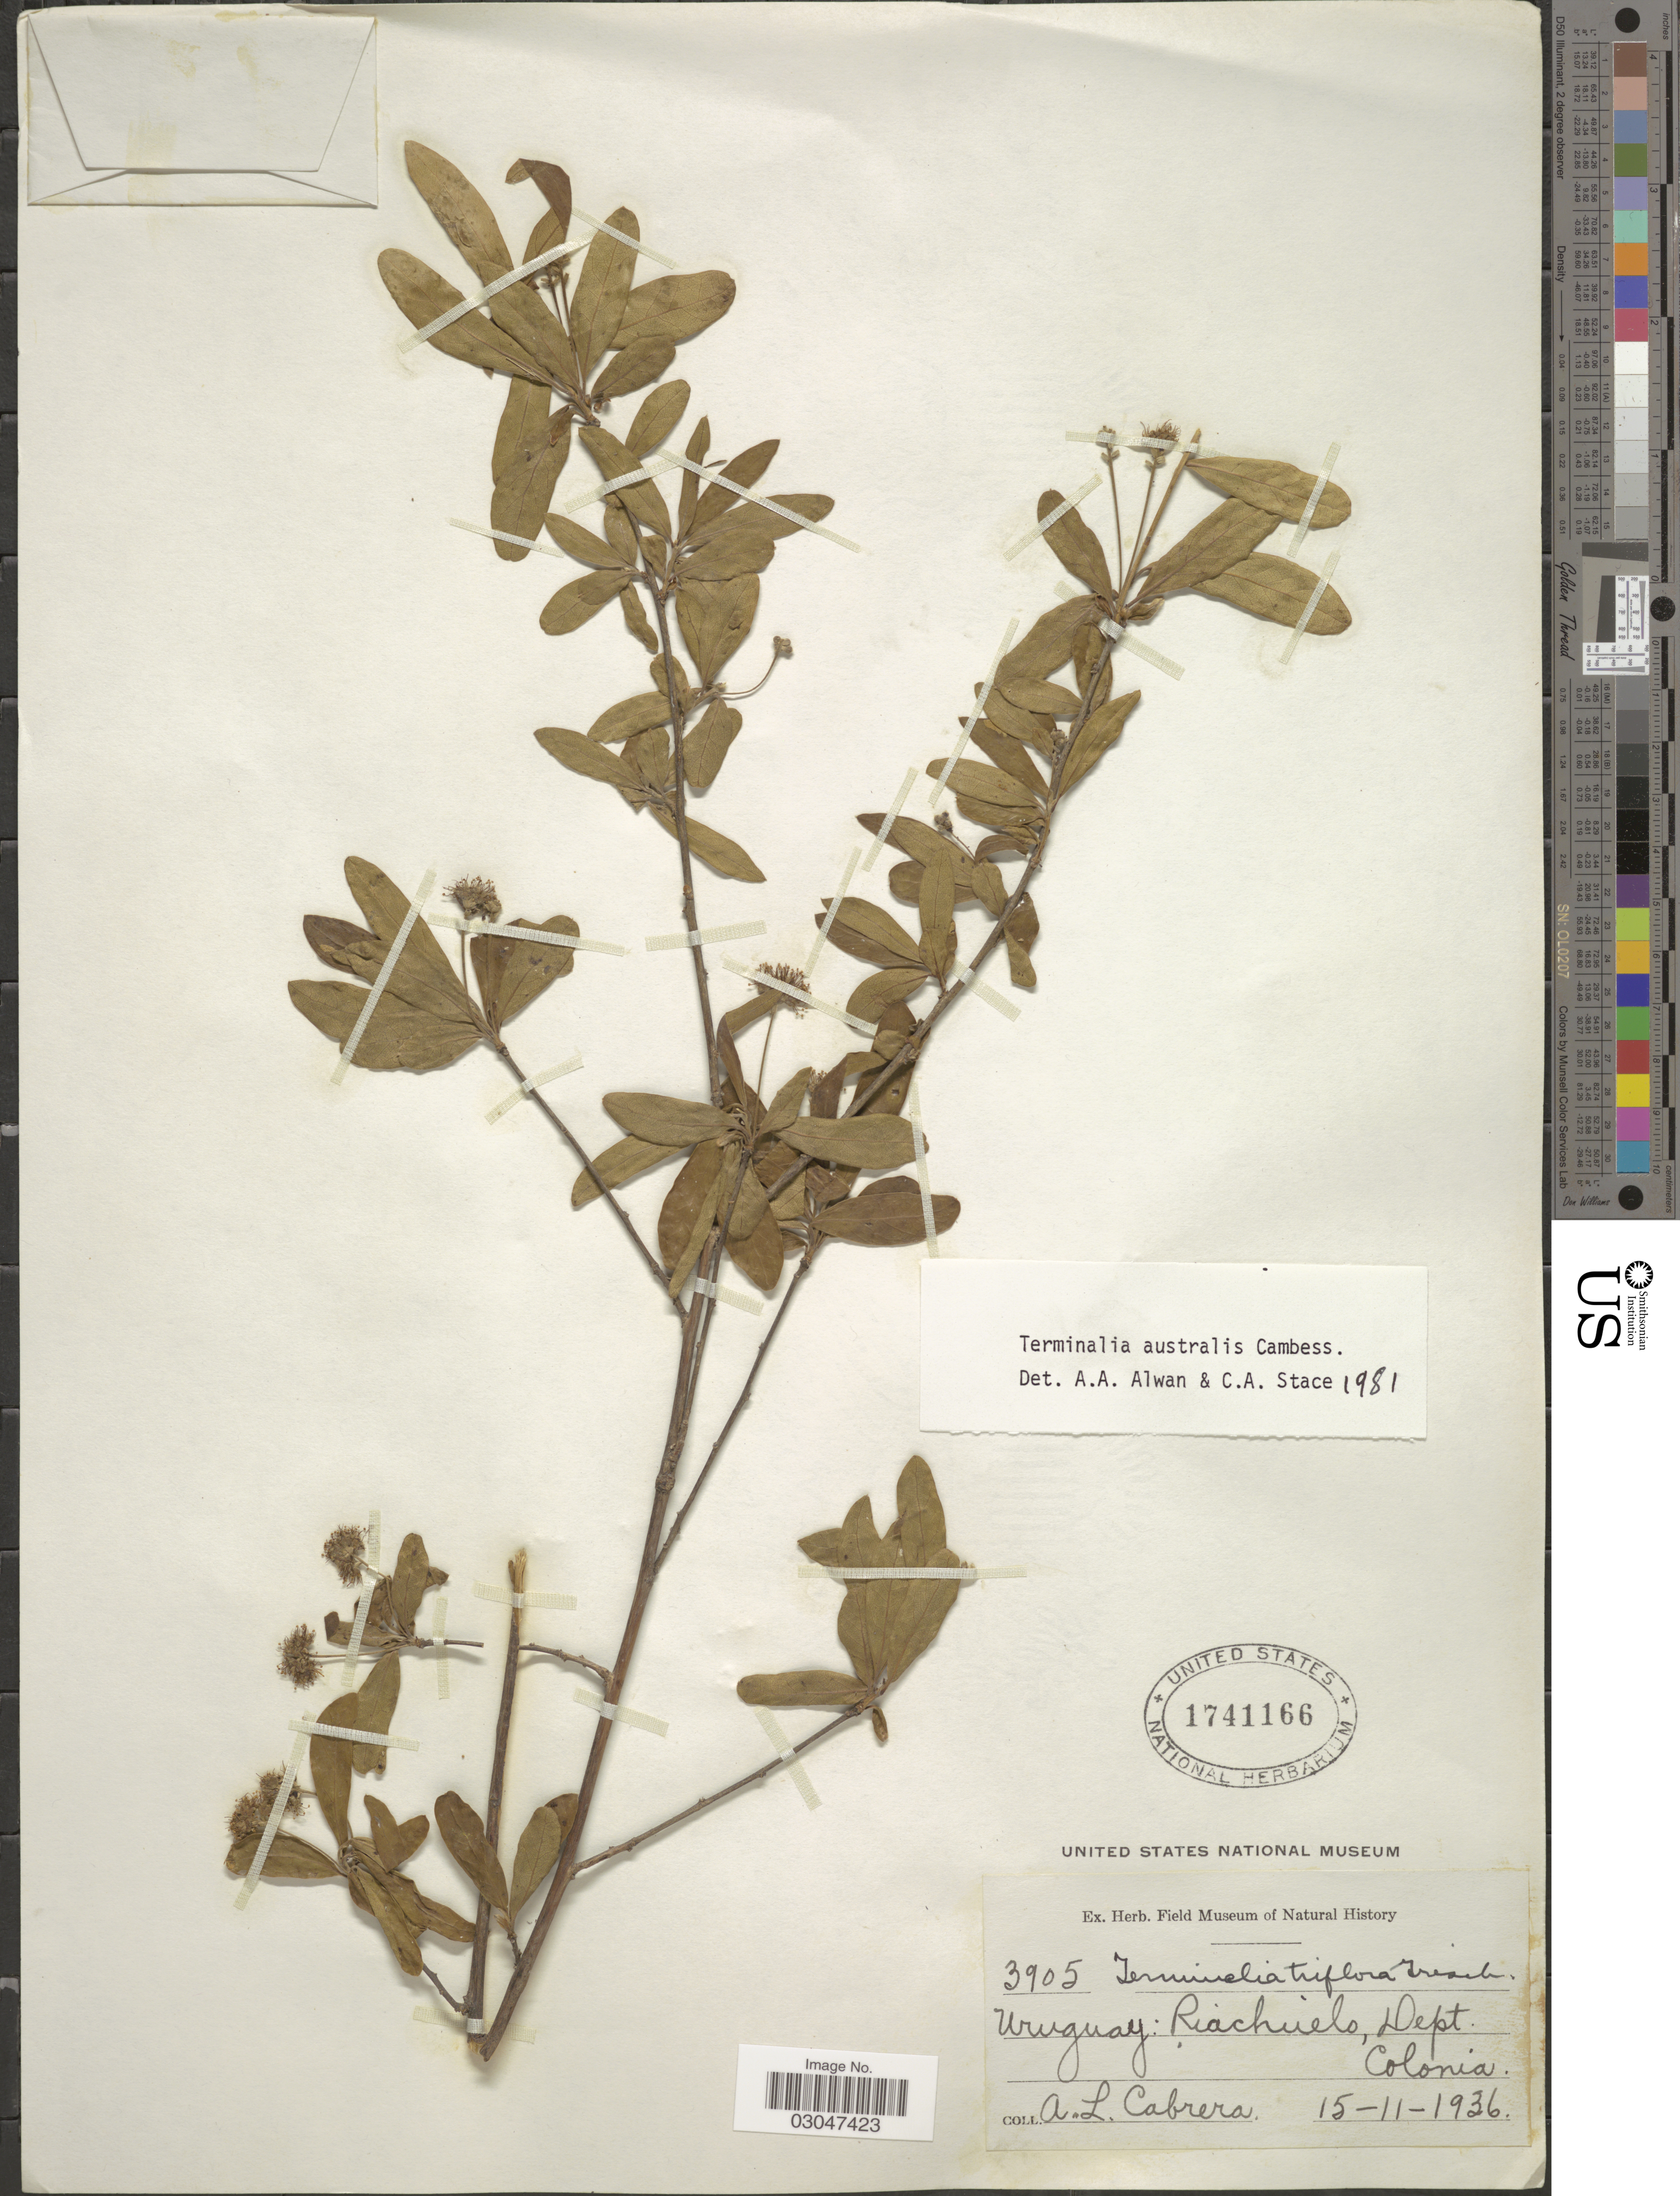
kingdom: Plantae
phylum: Tracheophyta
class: Magnoliopsida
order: Myrtales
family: Combretaceae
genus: Terminalia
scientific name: Terminalia australis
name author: Cambess.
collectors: A. L. Cabrera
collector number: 3905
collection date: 1936-11-15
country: Uruguay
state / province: Colonia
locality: Riachuelo, Dept. Colonia.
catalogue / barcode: US 1741166